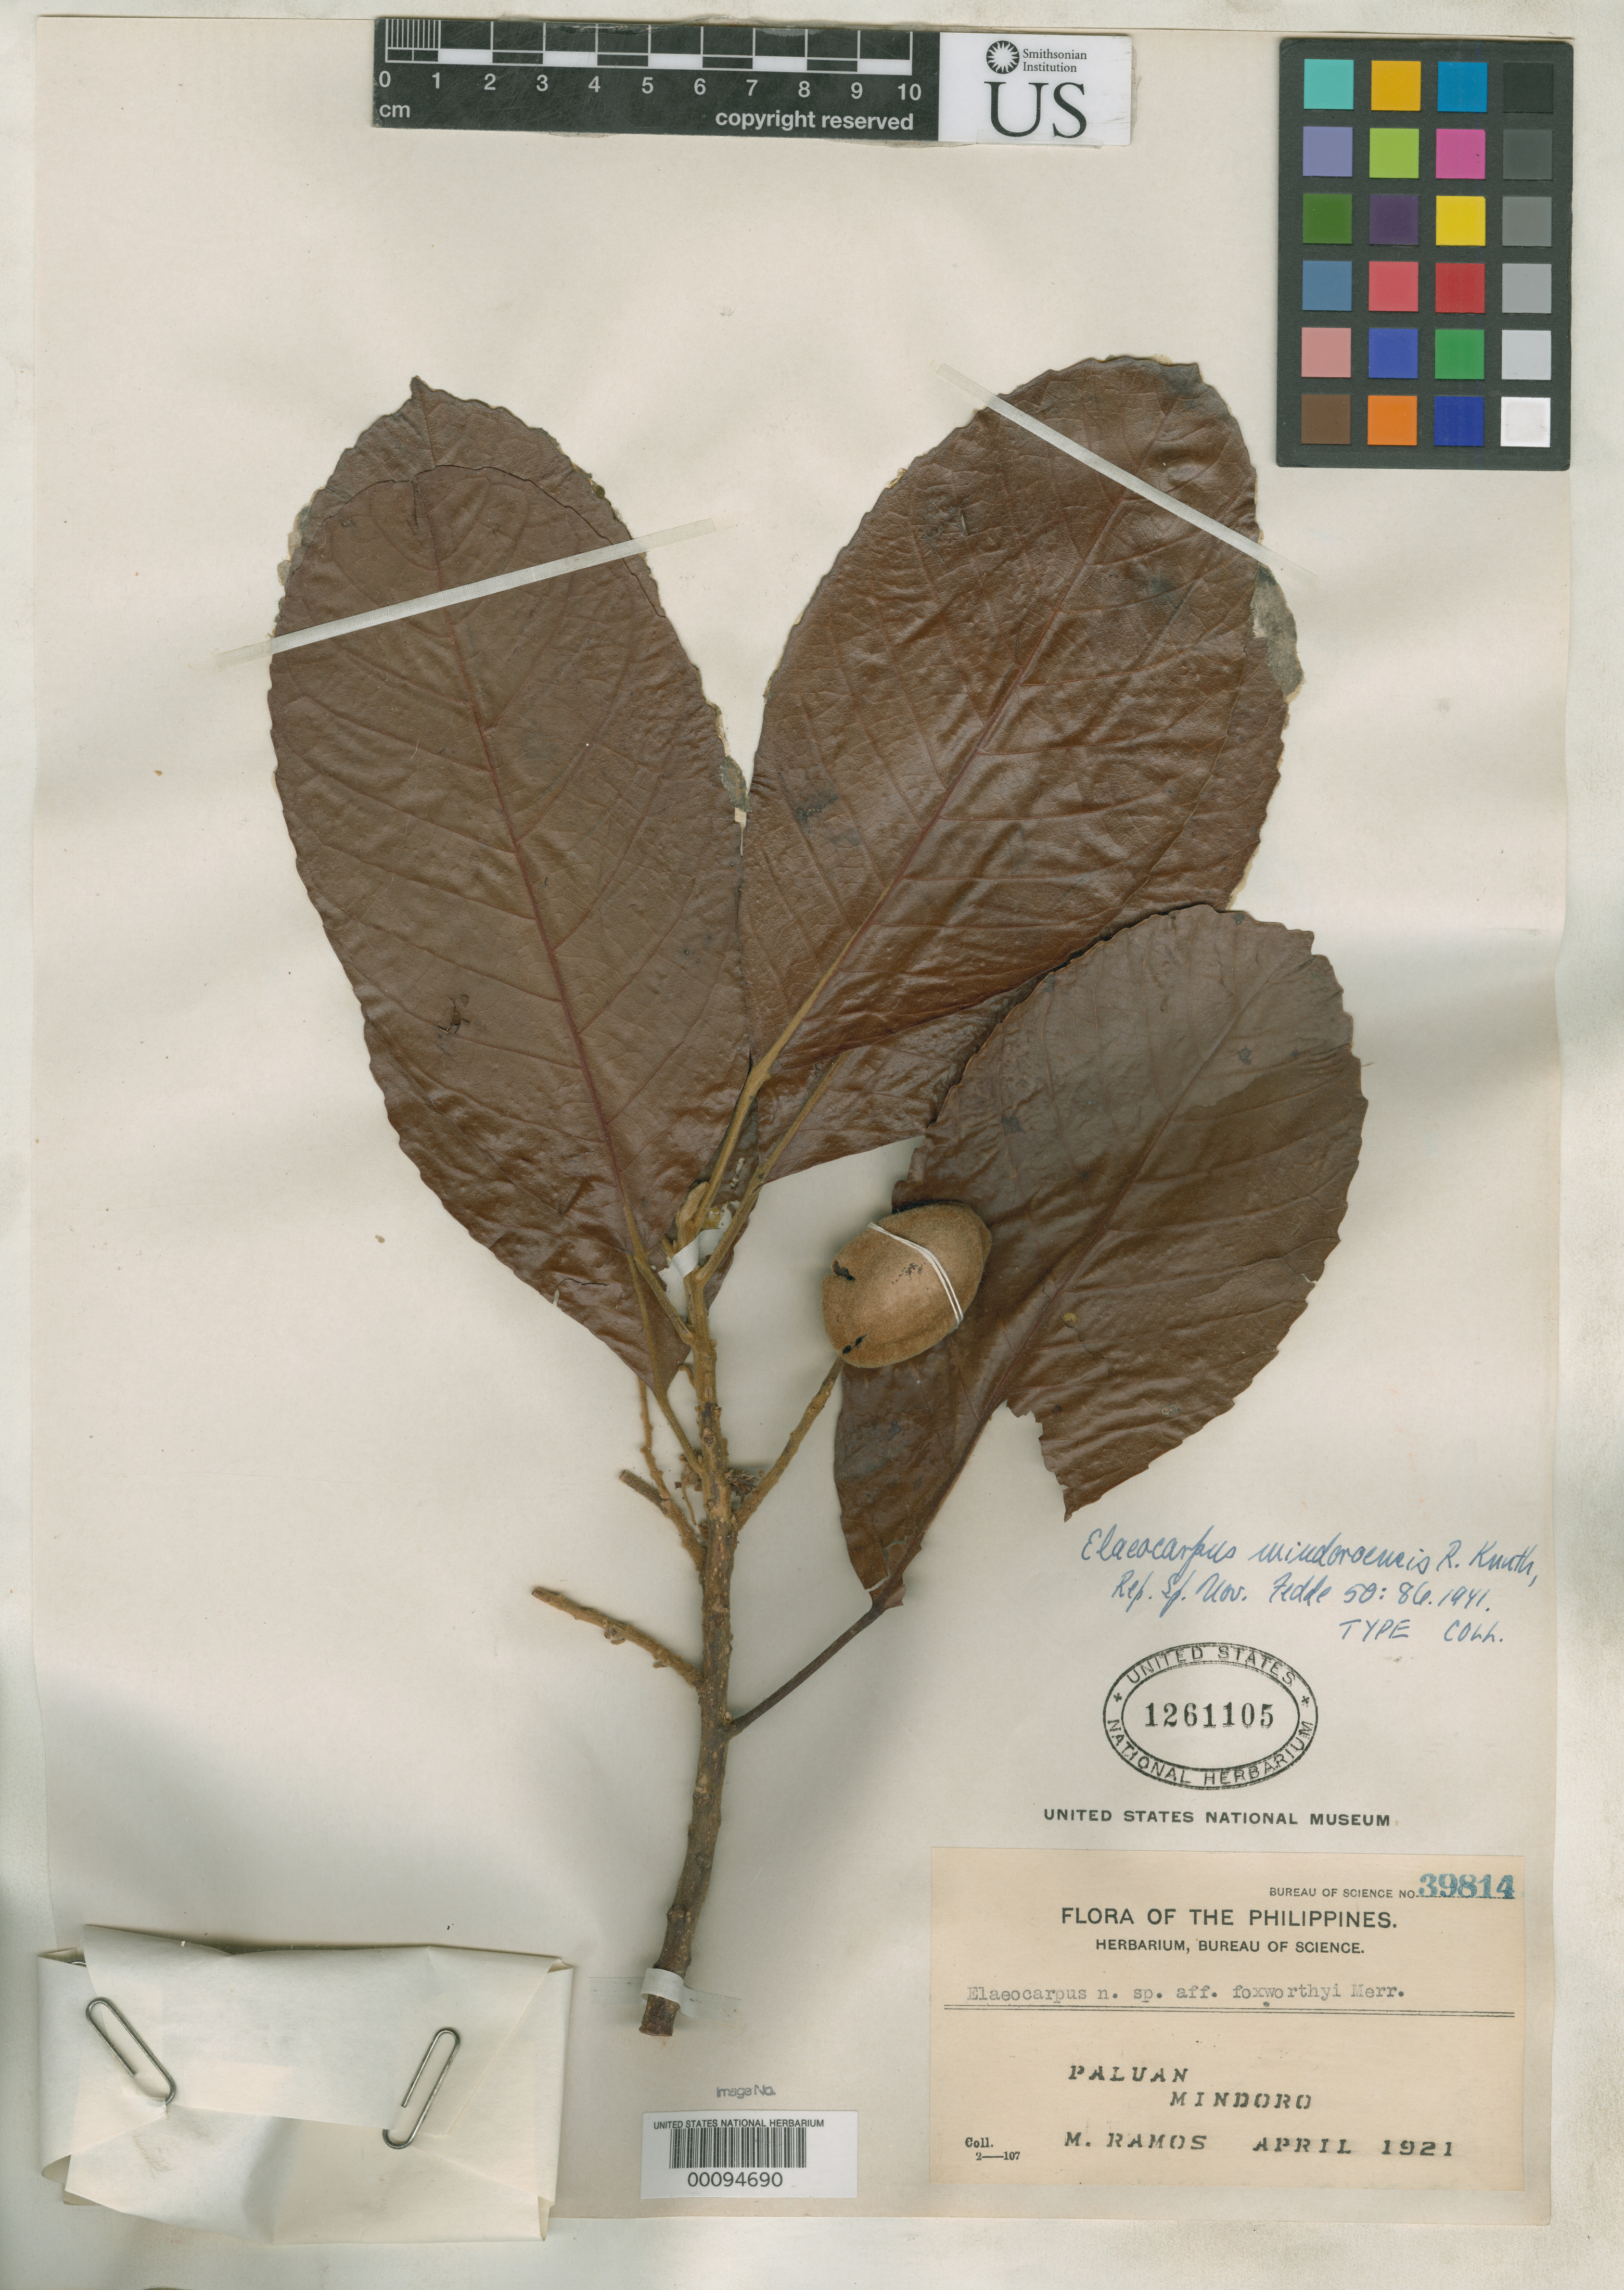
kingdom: Plantae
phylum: Tracheophyta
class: Magnoliopsida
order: Oxalidales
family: Elaeocarpaceae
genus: Elaeocarpus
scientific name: Elaeocarpus mindoroensis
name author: R. Knuth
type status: Isotype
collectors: M. Ramos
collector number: Bur. Sci. 39814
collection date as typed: Apr 1921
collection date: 1921-04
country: Philippines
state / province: Mimaropa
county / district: Mindoro Occidental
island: Mindoro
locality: Paluan.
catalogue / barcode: US 1261105